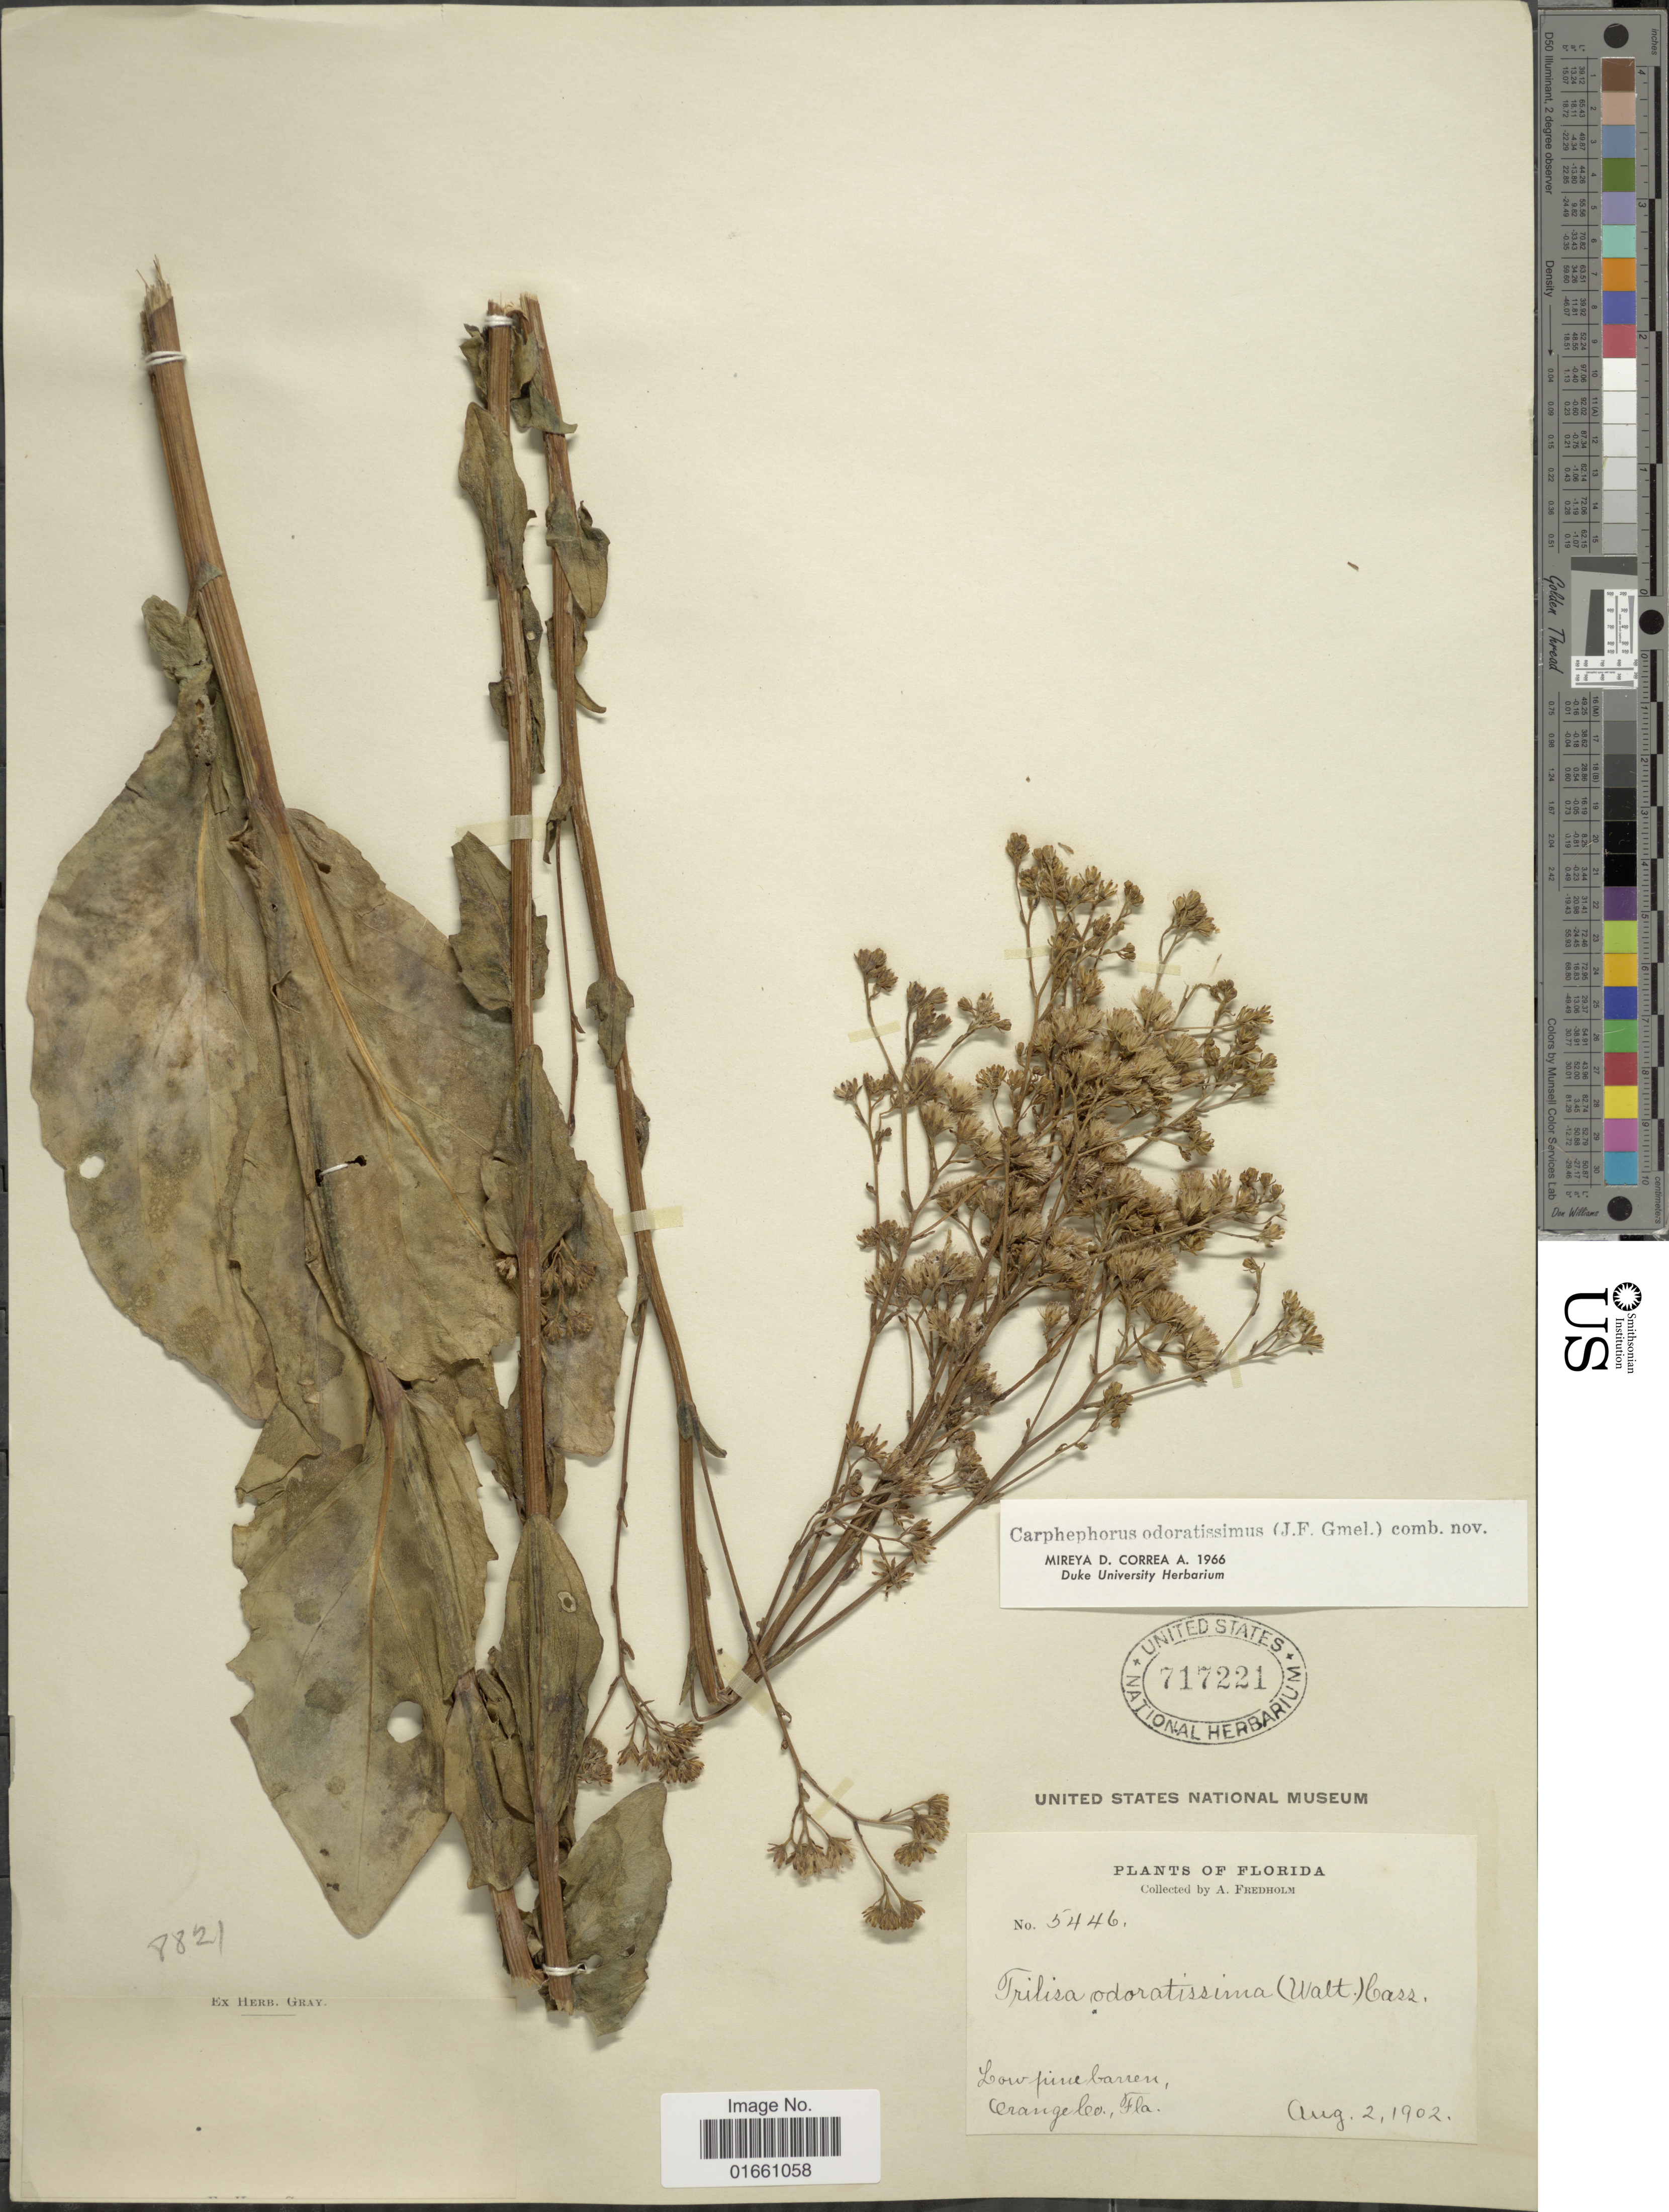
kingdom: Plantae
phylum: Tracheophyta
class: Magnoliopsida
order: Asterales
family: Asteraceae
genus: Trilisa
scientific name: Trilisa odoratissima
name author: (J.F. Gmel.) Cass.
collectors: A. Fredholm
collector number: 5446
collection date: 1902-08-02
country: United States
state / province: Florida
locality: Low pine barren, Orange Co.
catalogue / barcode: US 717221